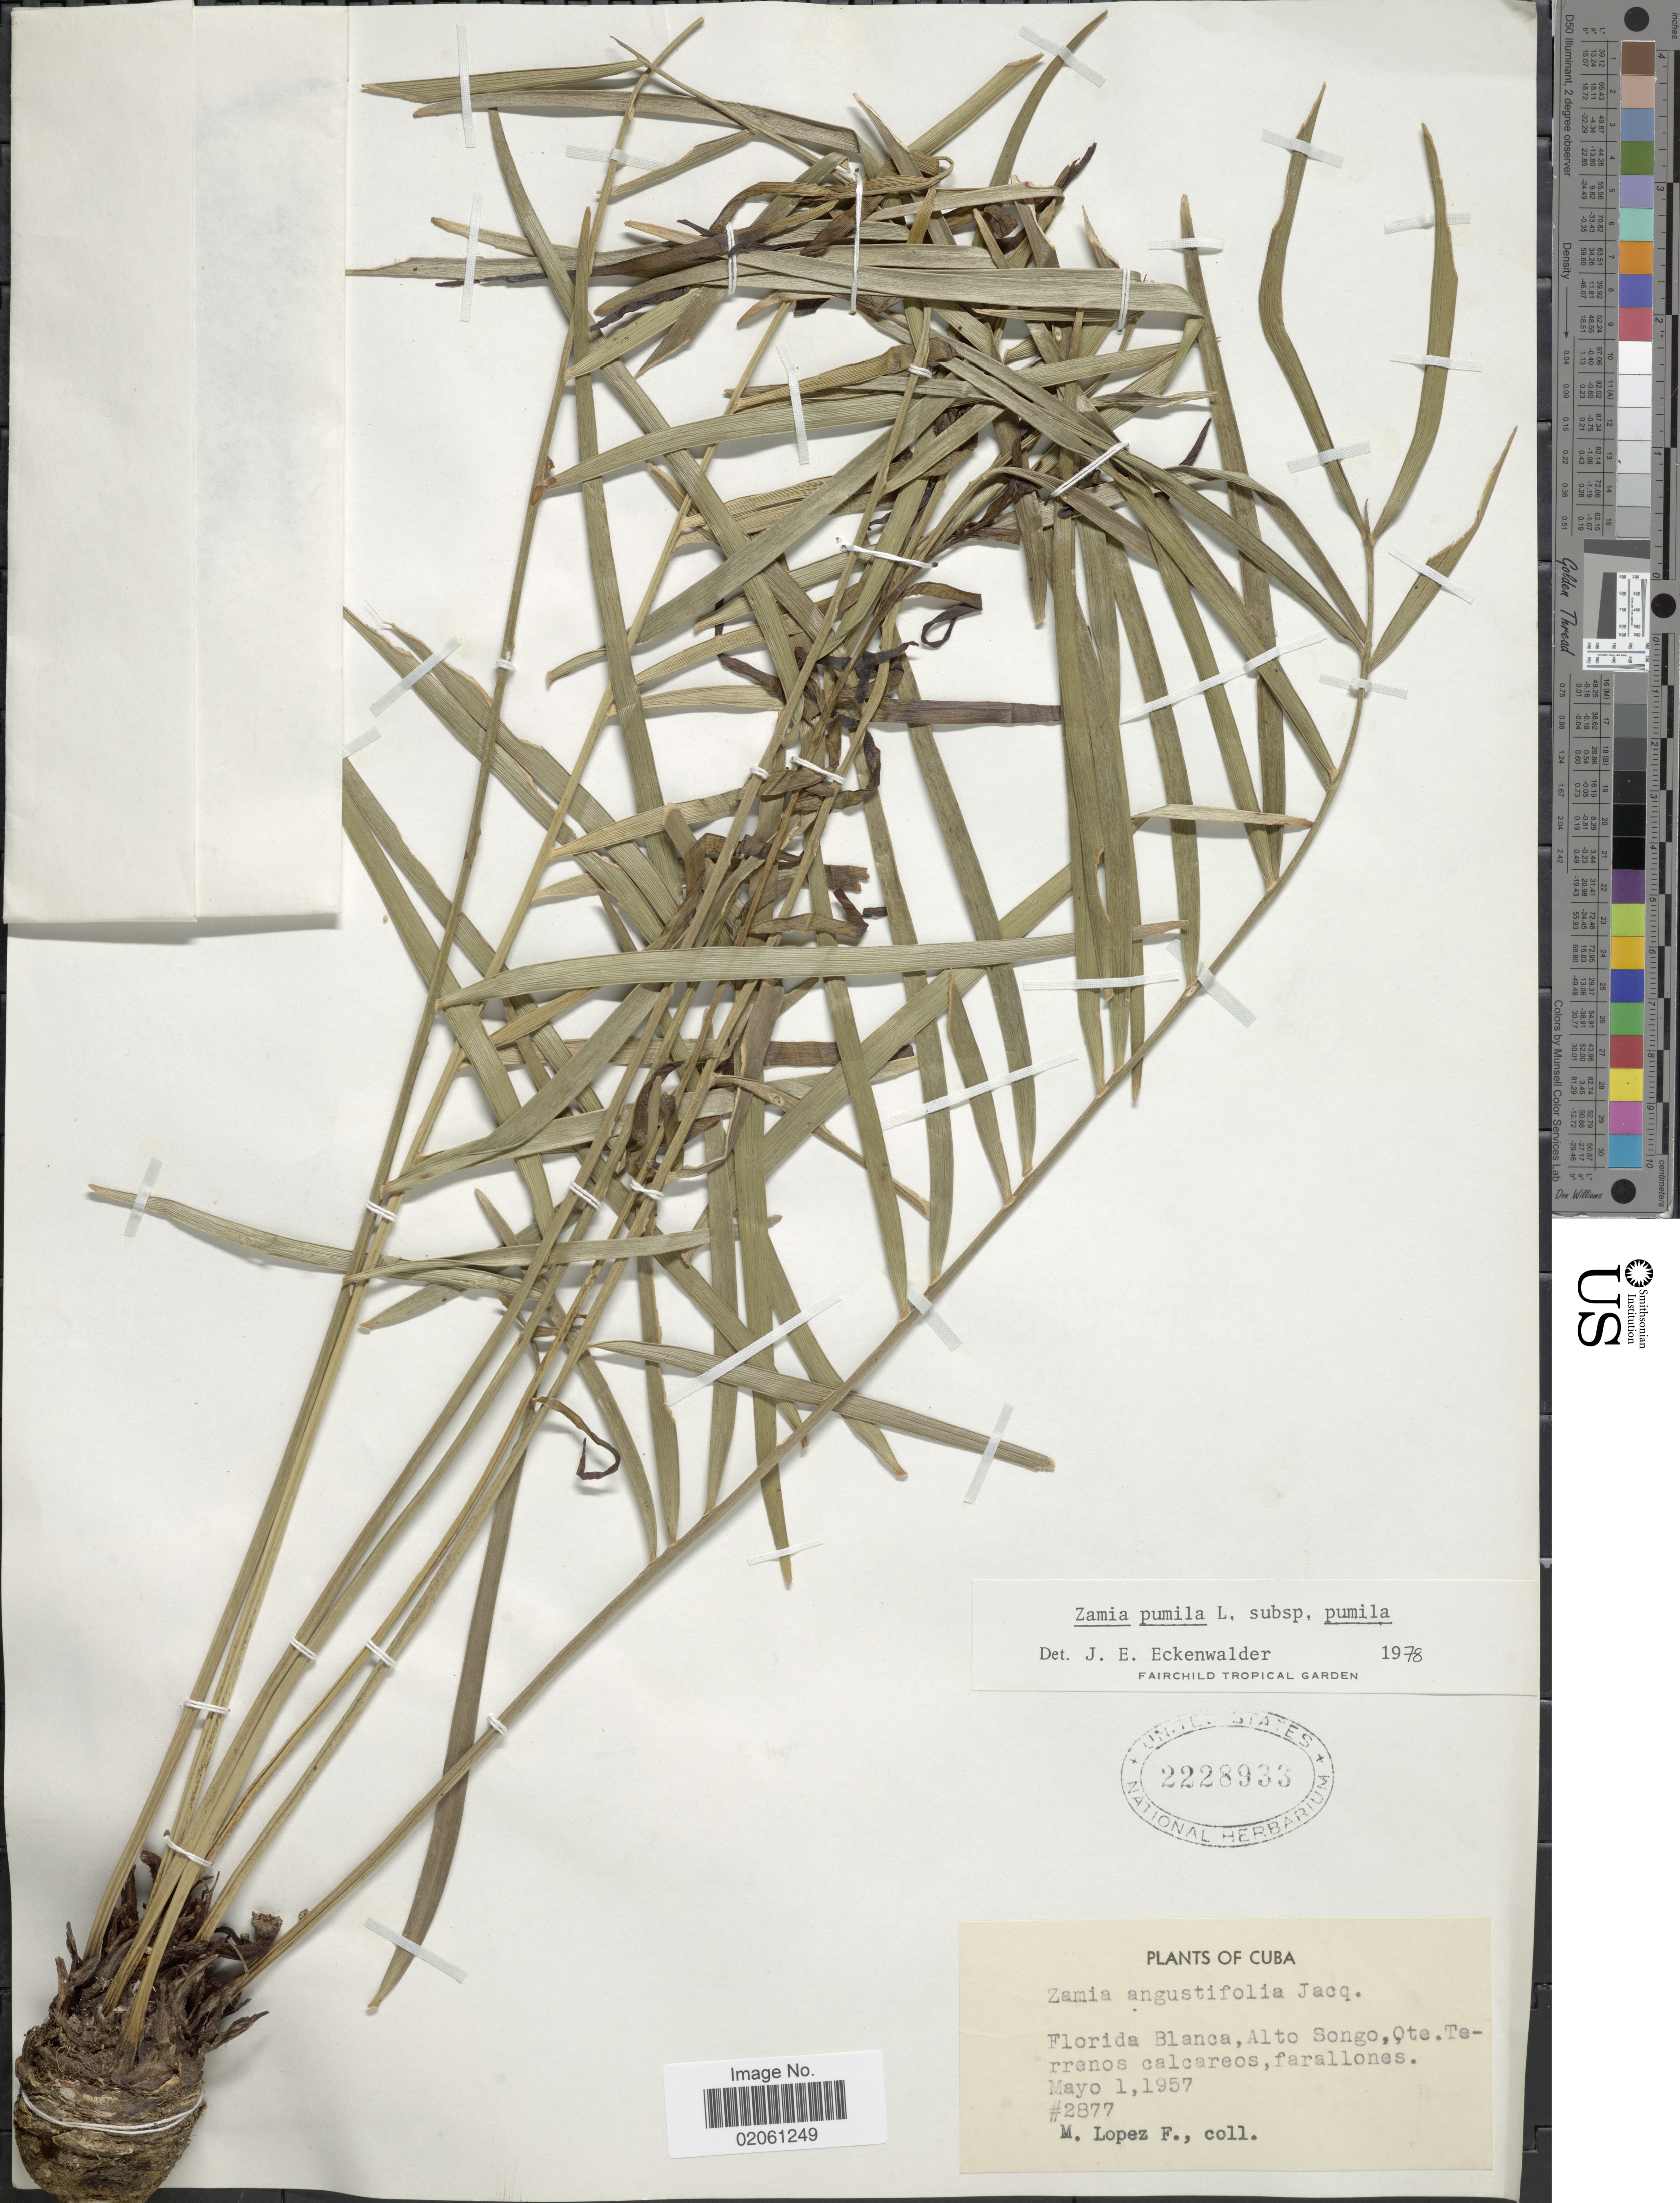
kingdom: Plantae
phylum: Tracheophyta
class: Cycadopsida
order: Cycadales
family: Zamiaceae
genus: Zamia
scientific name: Zamia pumila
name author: L.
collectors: M. López Figueiras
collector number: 2877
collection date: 1957-05-01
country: Cuba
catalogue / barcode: US 2228933